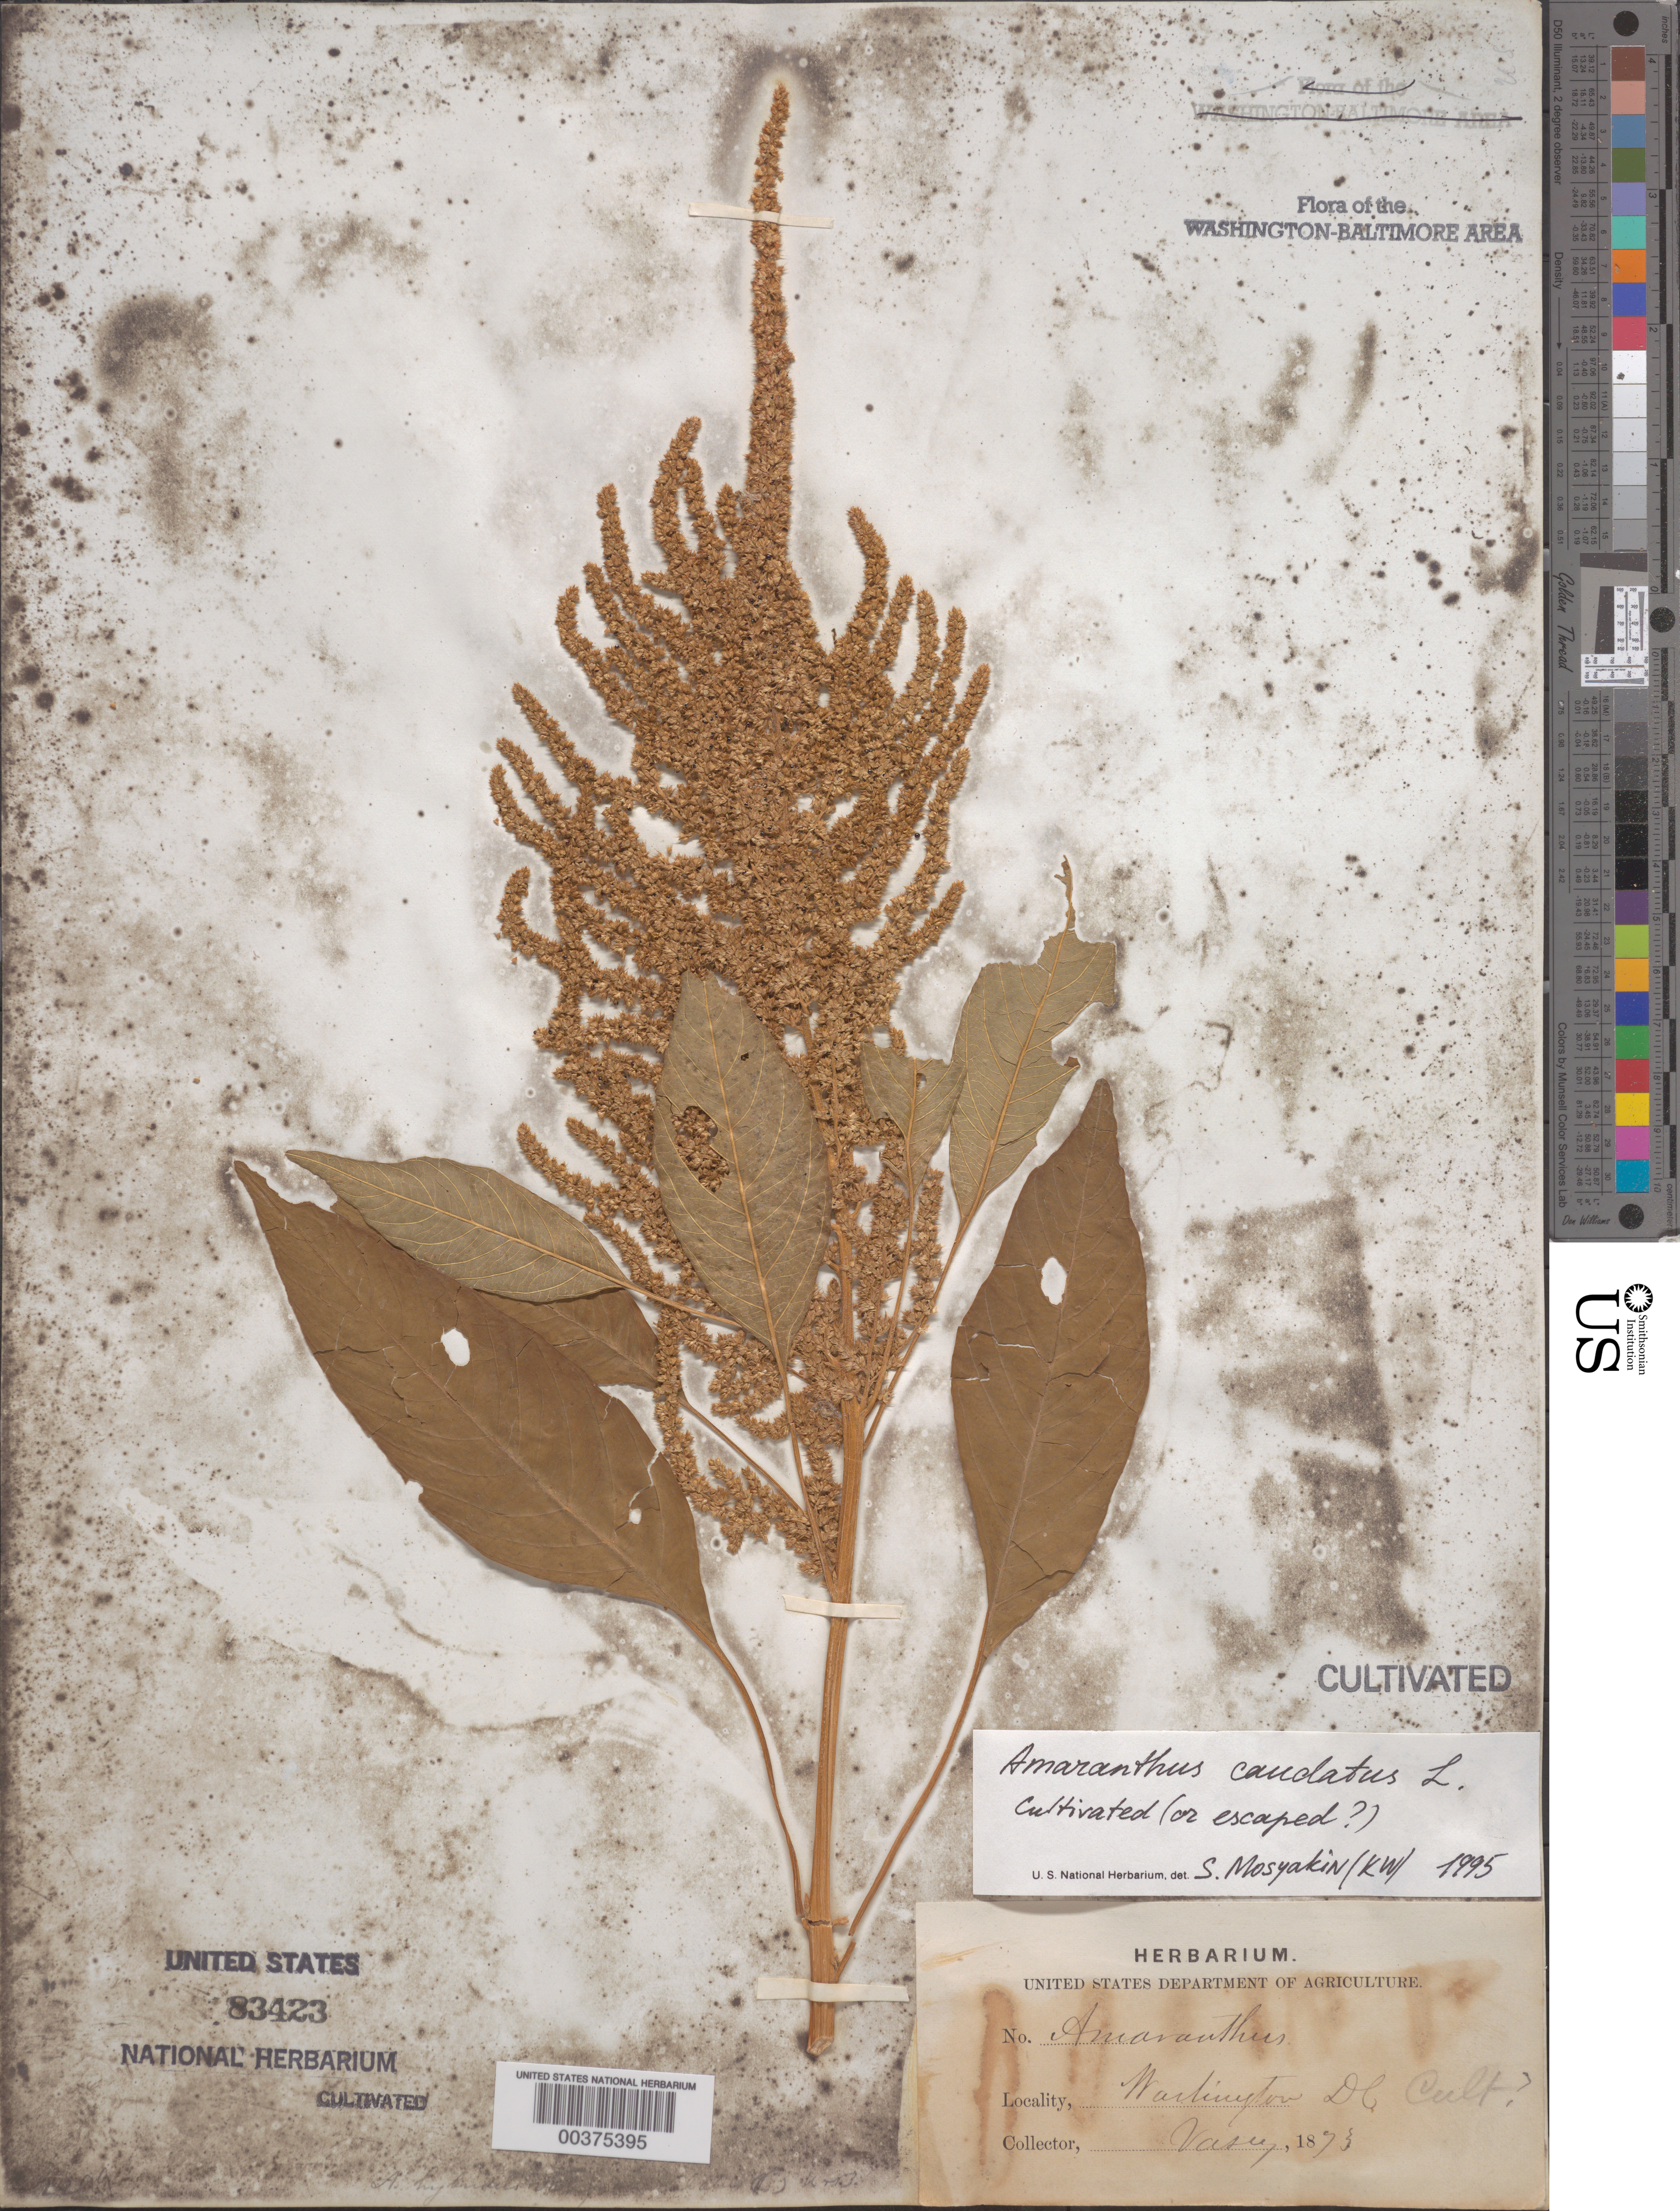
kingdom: Plantae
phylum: Tracheophyta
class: Magnoliopsida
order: Caryophyllales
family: Amaranthaceae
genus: Amaranthus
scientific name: Amaranthus caudatus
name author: L.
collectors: G. Vasey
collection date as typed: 1873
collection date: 1873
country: United States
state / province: District of Columbia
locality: Washington DC Area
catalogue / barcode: US 83423